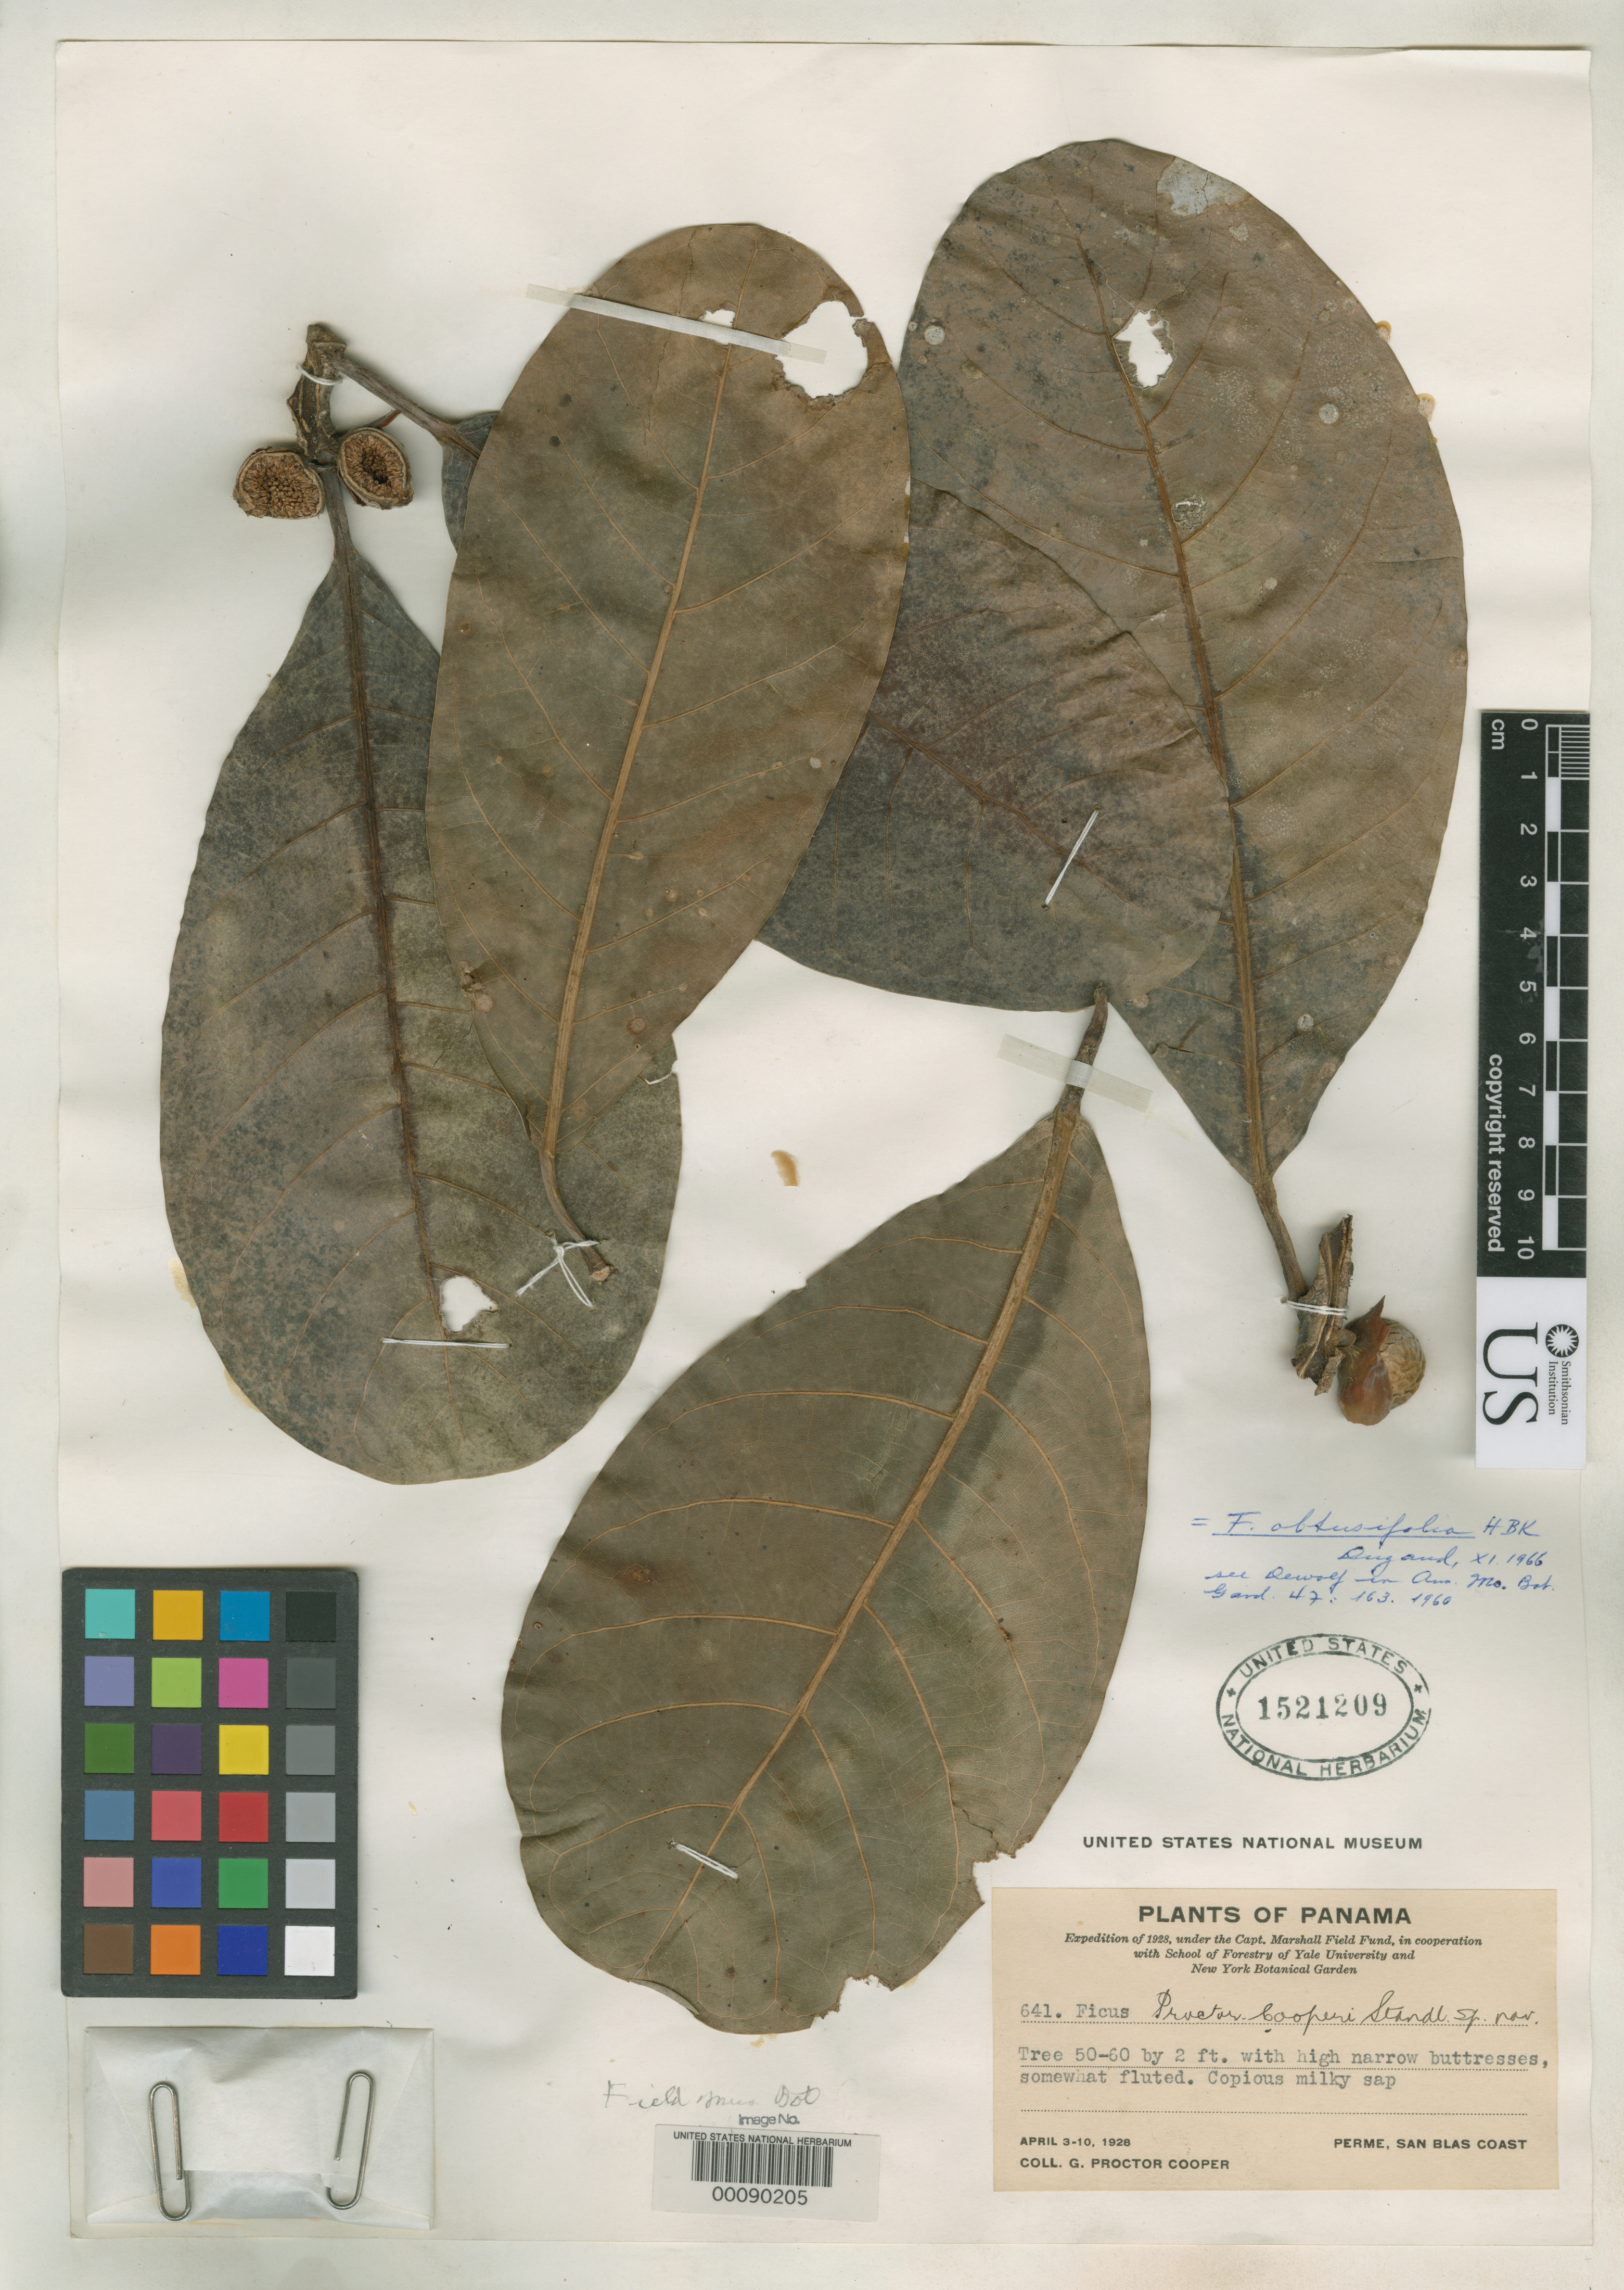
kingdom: Plantae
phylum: Tracheophyta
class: Magnoliopsida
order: Rosales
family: Moraceae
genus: Ficus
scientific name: Ficus proctor-cooperi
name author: Standl.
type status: Isotype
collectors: G. Cooper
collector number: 641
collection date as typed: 03 Apr 1928 to 10 Apr 1928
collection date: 1928-04-03/1928-04-10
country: Panama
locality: Perme, Gulf of San Blas.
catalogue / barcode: US 1521209